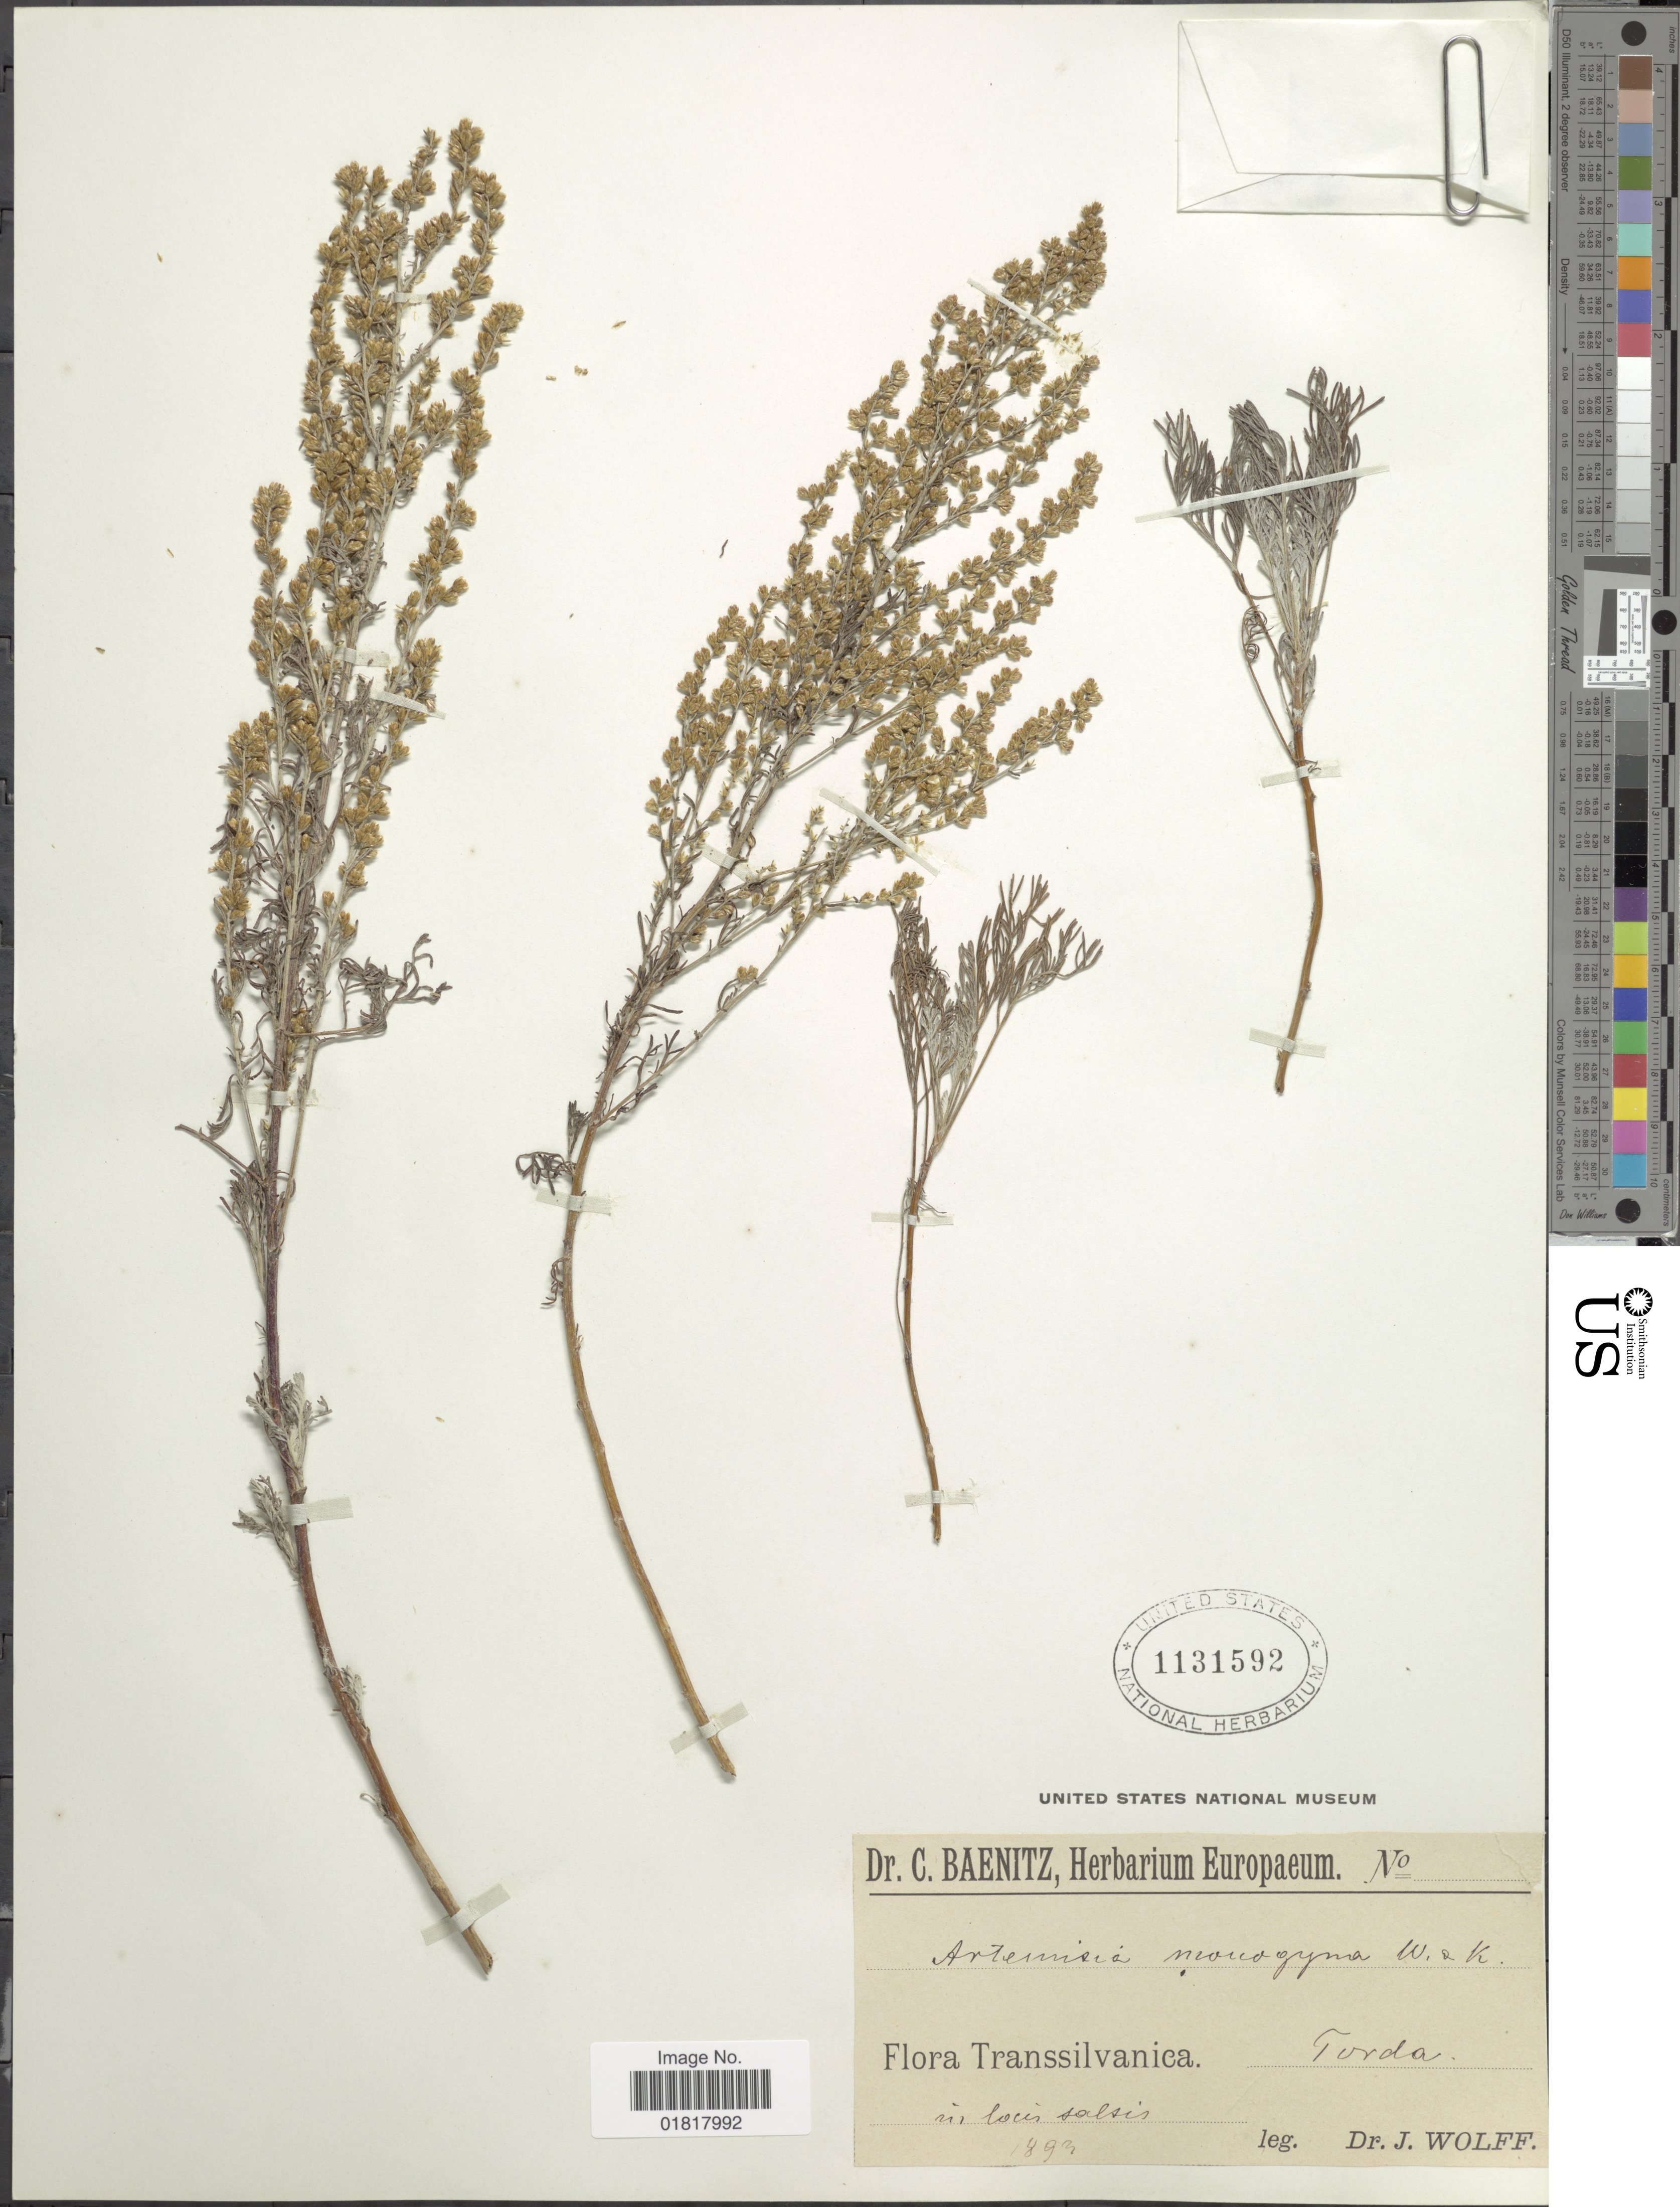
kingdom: Plantae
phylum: Tracheophyta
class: Magnoliopsida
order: Asterales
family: Asteraceae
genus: Artemisia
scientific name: Artemisia monogyna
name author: Poljakov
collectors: J. Wolff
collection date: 1894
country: Romania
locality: Transsilvanica, Torda in locis [interpreted] salsis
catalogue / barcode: US 11315962